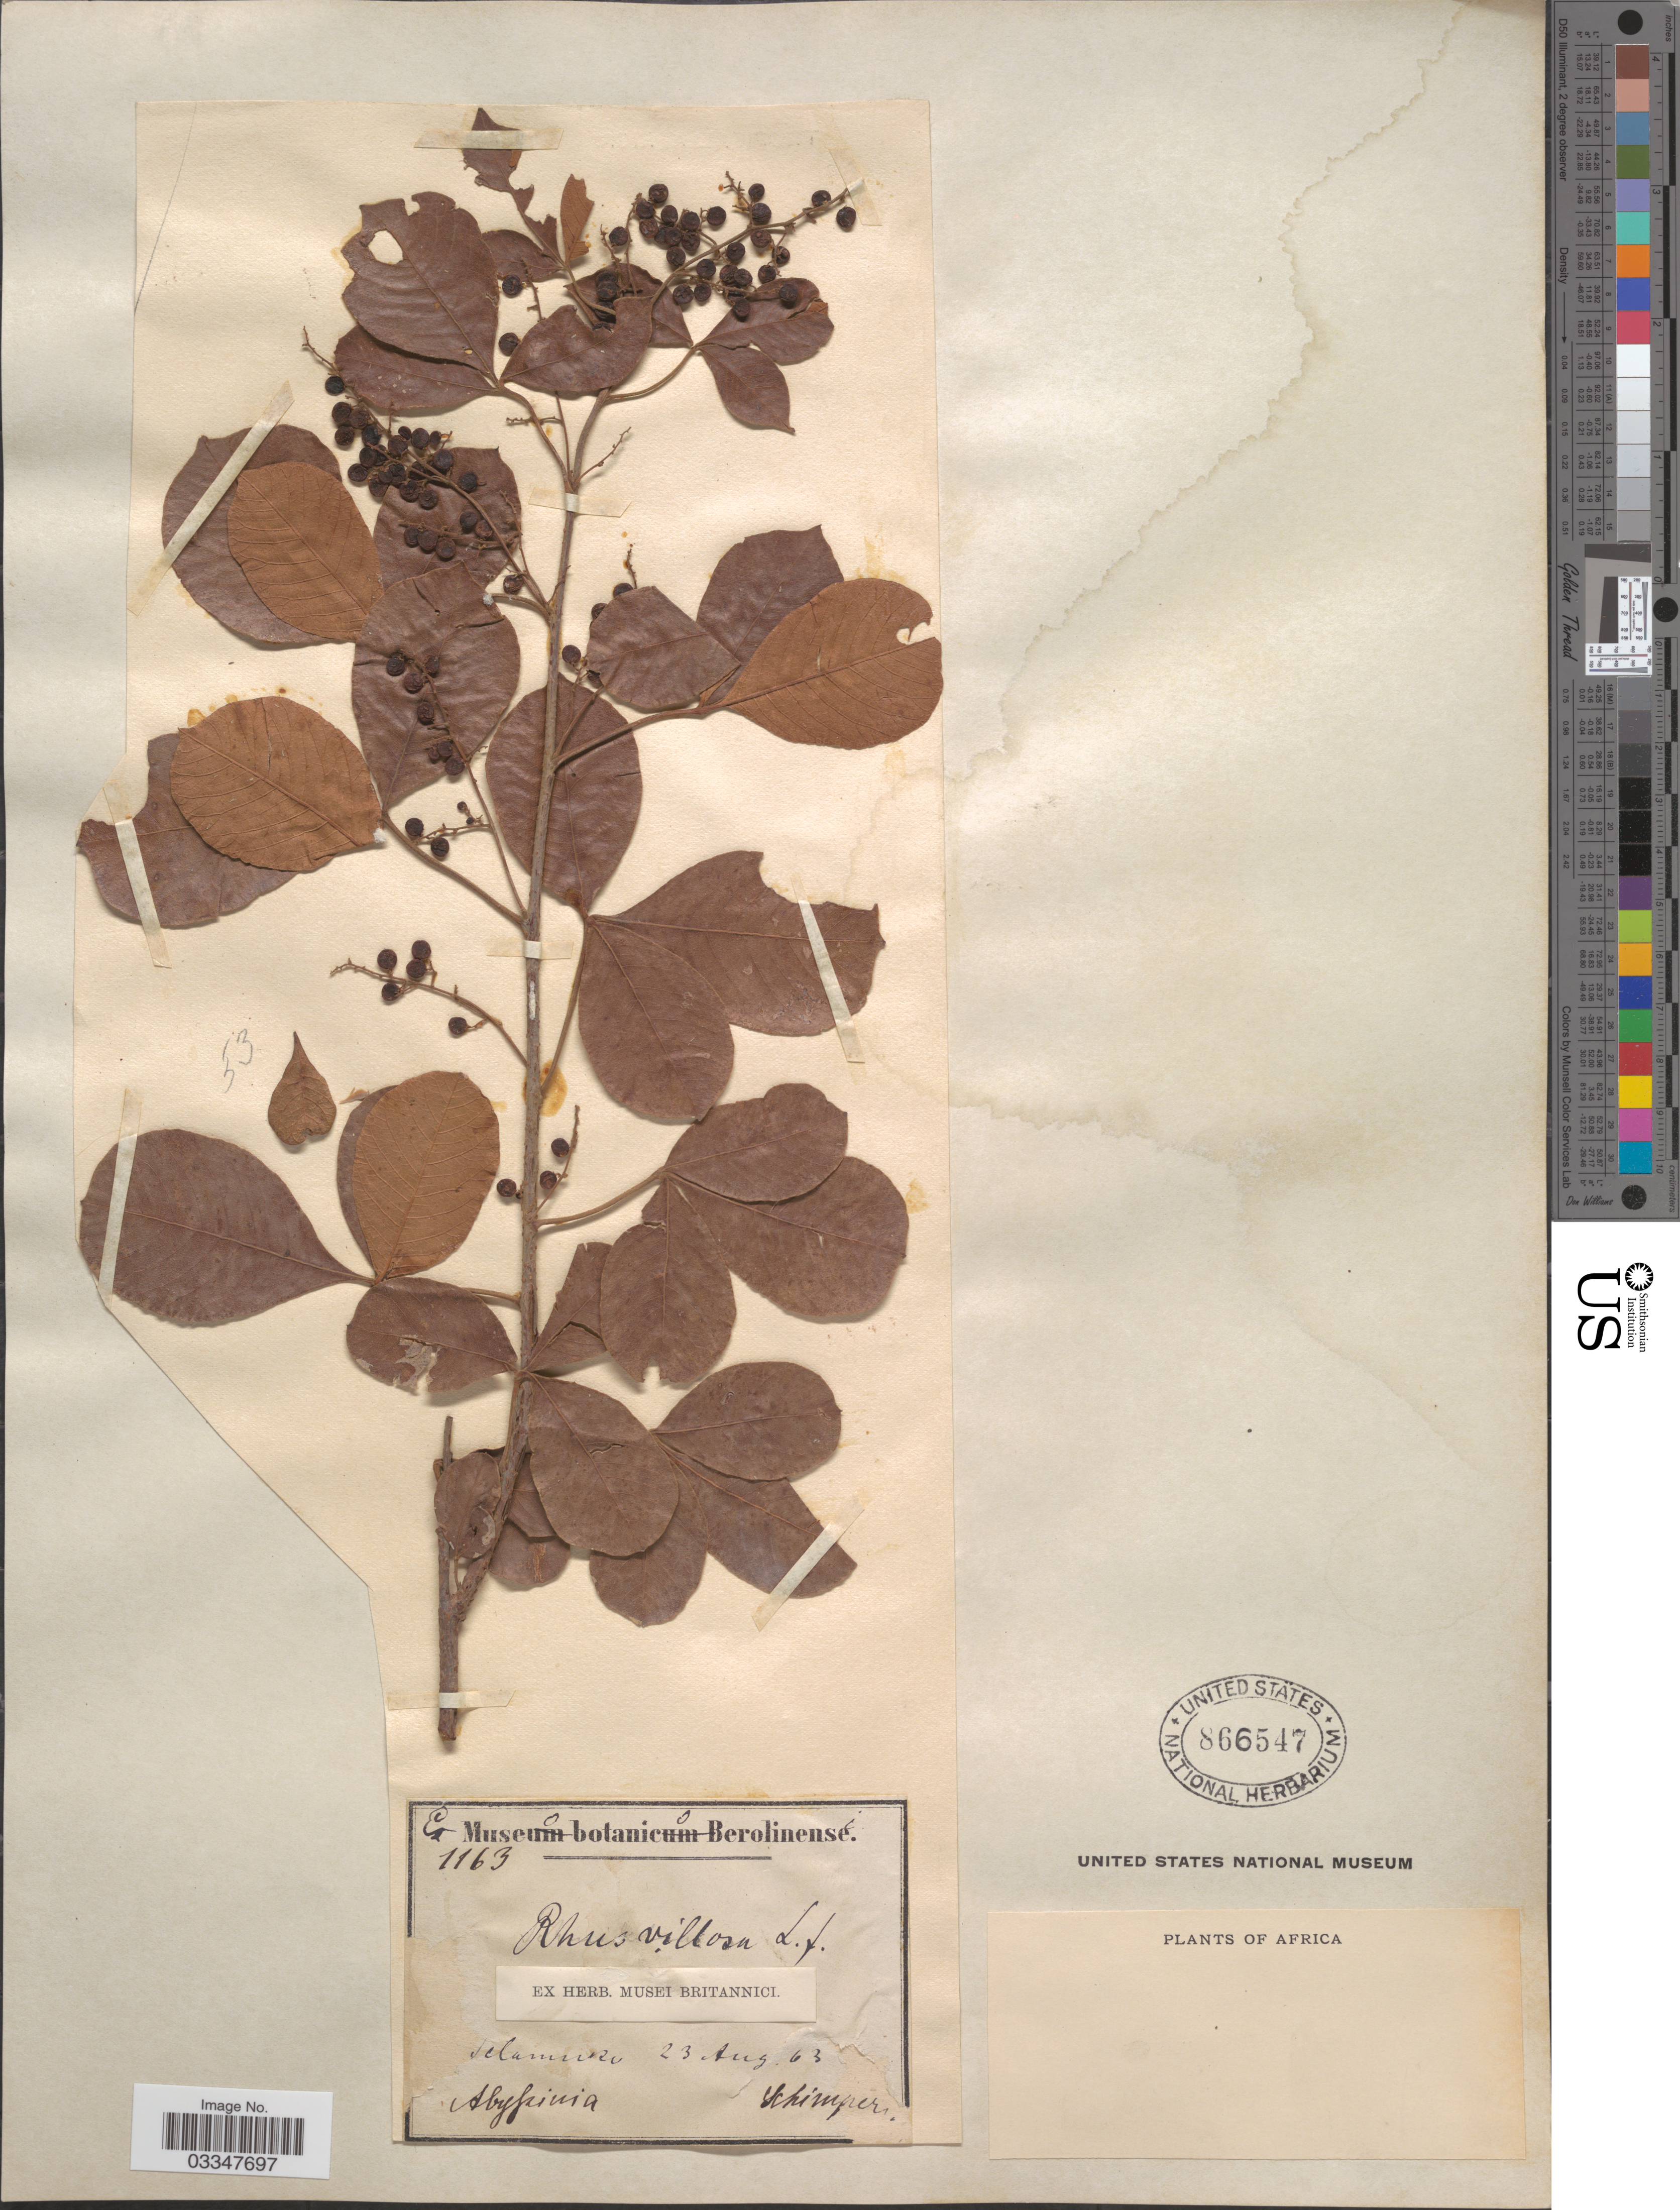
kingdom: Plantae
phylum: Tracheophyta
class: Magnoliopsida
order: Sapindales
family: Anacardiaceae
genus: Rhus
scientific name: Rhus villosa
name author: L. f.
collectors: -. Schimper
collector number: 1163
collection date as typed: Transcribed d/m/y: 23/8/63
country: Ethiopia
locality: Delamuru. [interpreted]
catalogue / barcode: US 866547